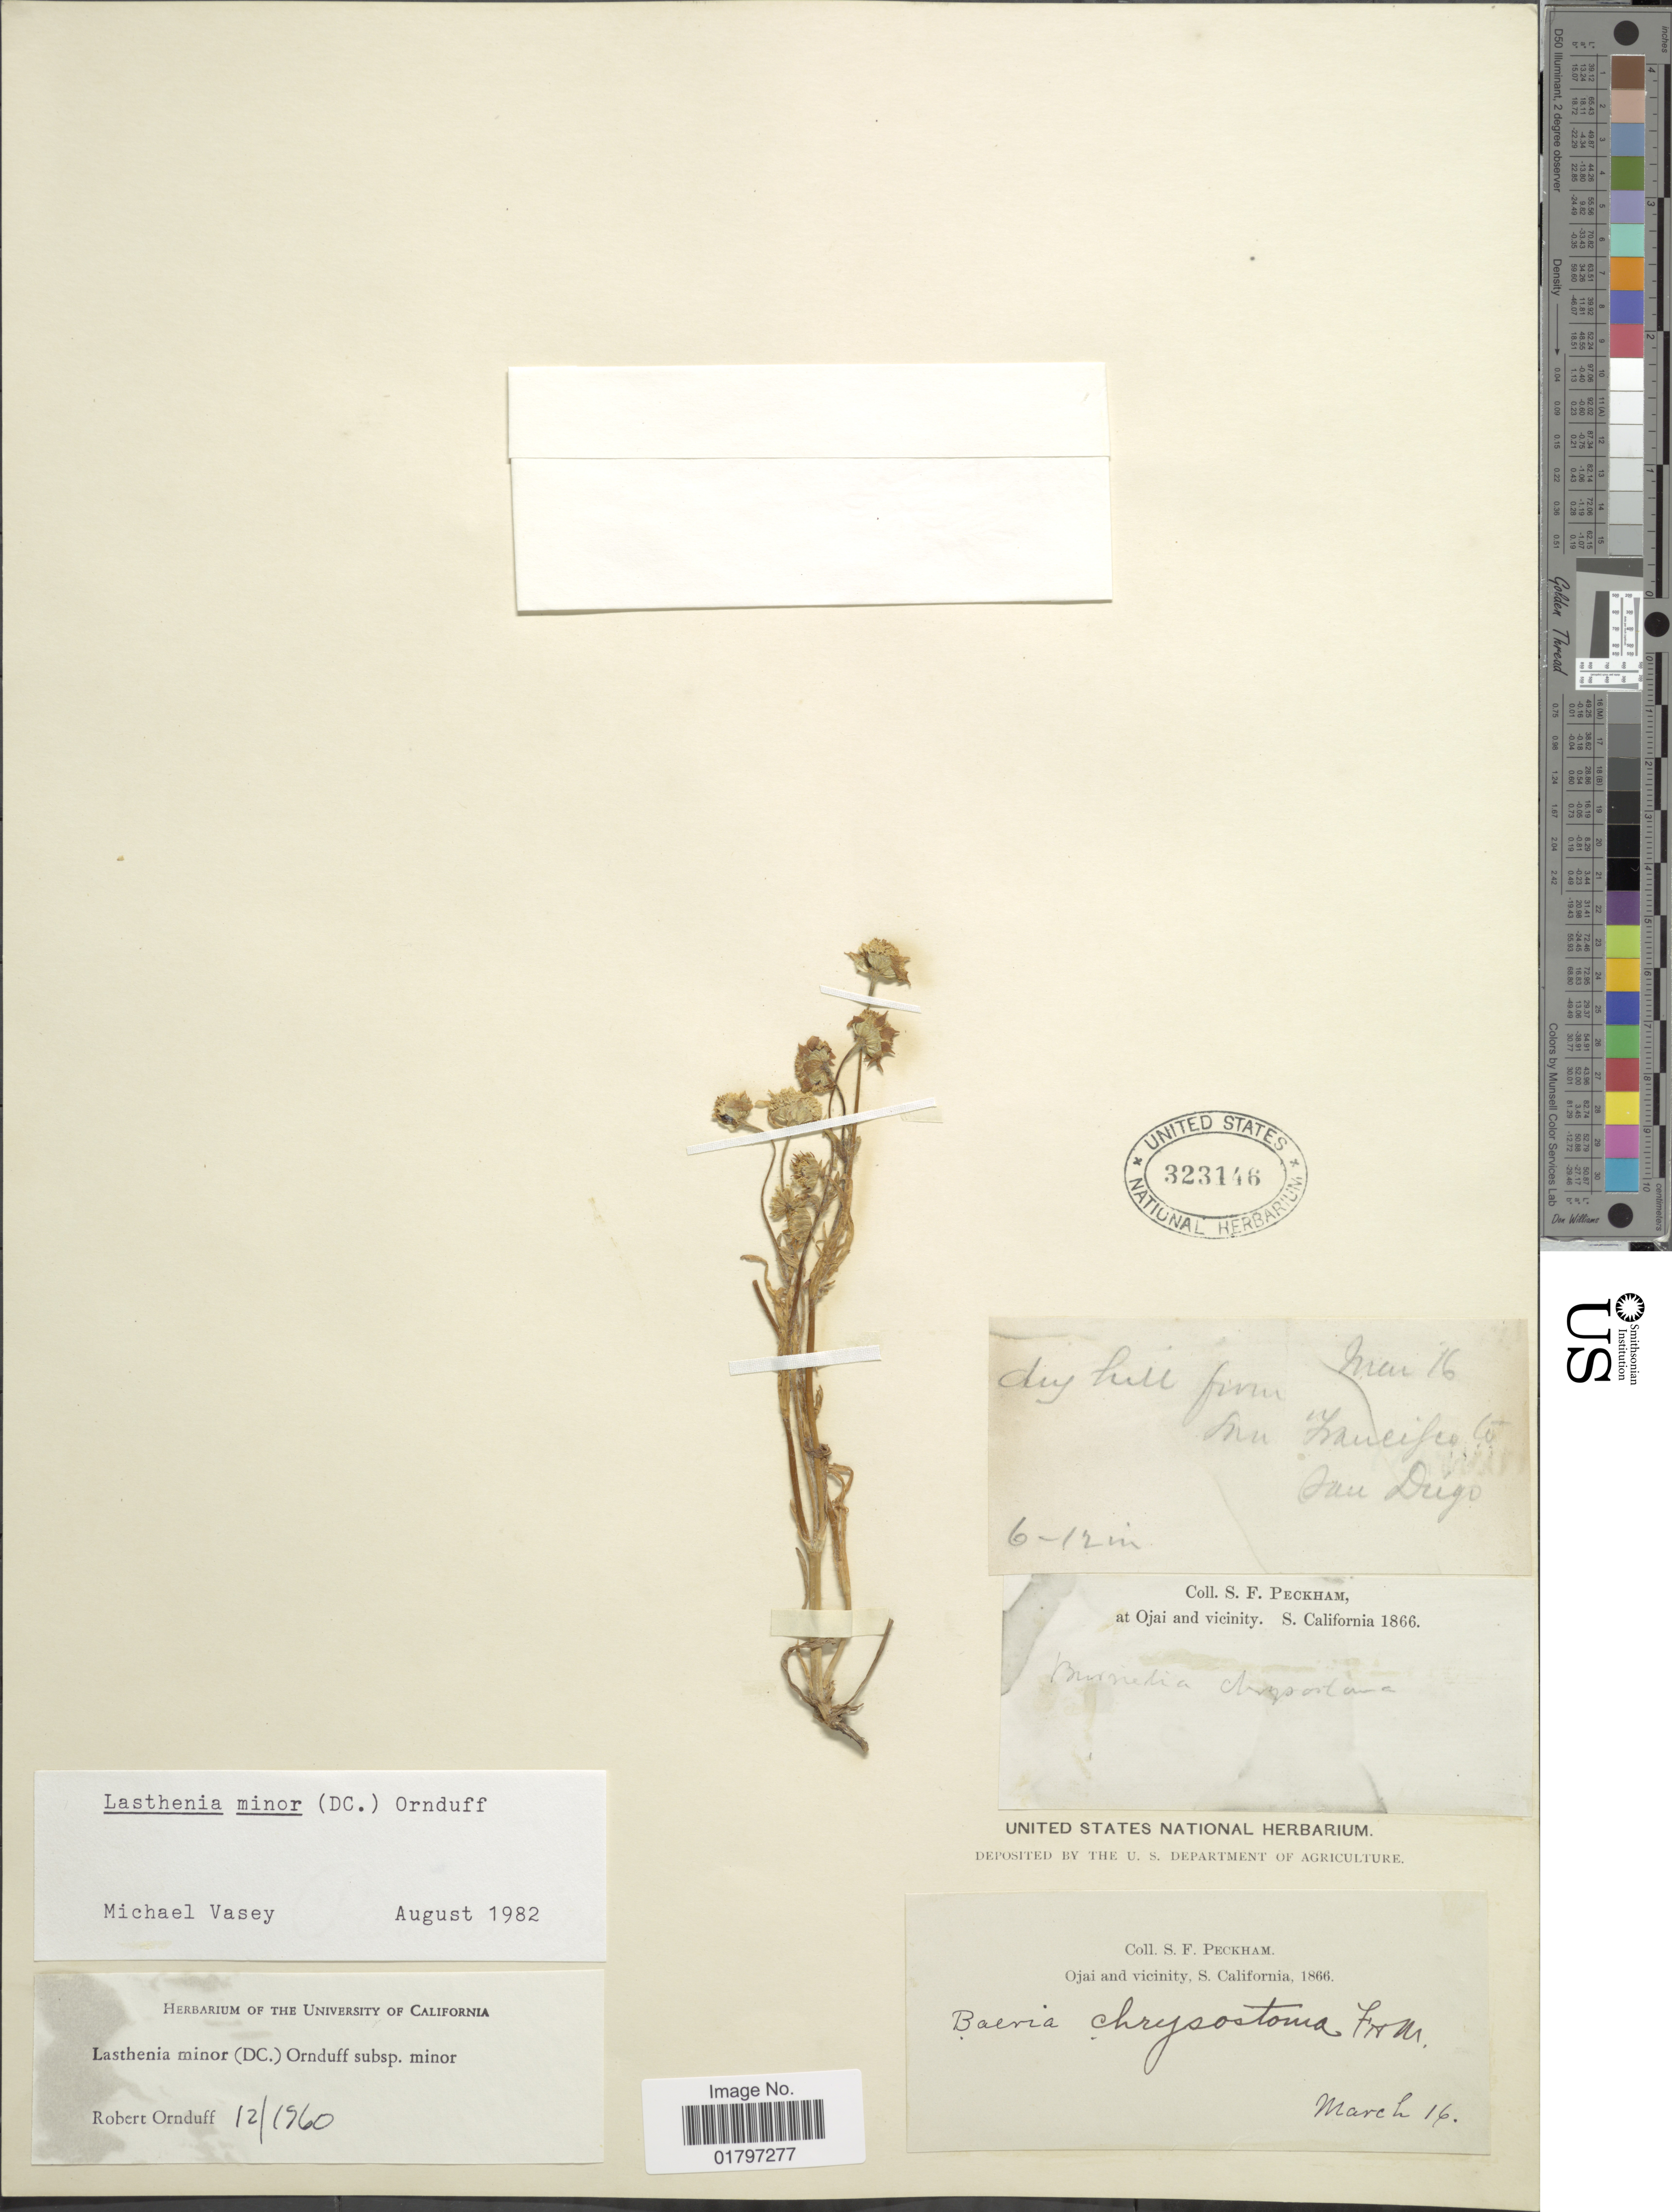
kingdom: Plantae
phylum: Tracheophyta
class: Magnoliopsida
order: Asterales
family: Asteraceae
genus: Lasthenia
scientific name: Lasthenia minor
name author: (DC.) Ornduff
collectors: S. Peckham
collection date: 1866-03-16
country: United States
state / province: California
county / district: Ventura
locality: Ojai and vicinity, S. California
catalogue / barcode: US 323146